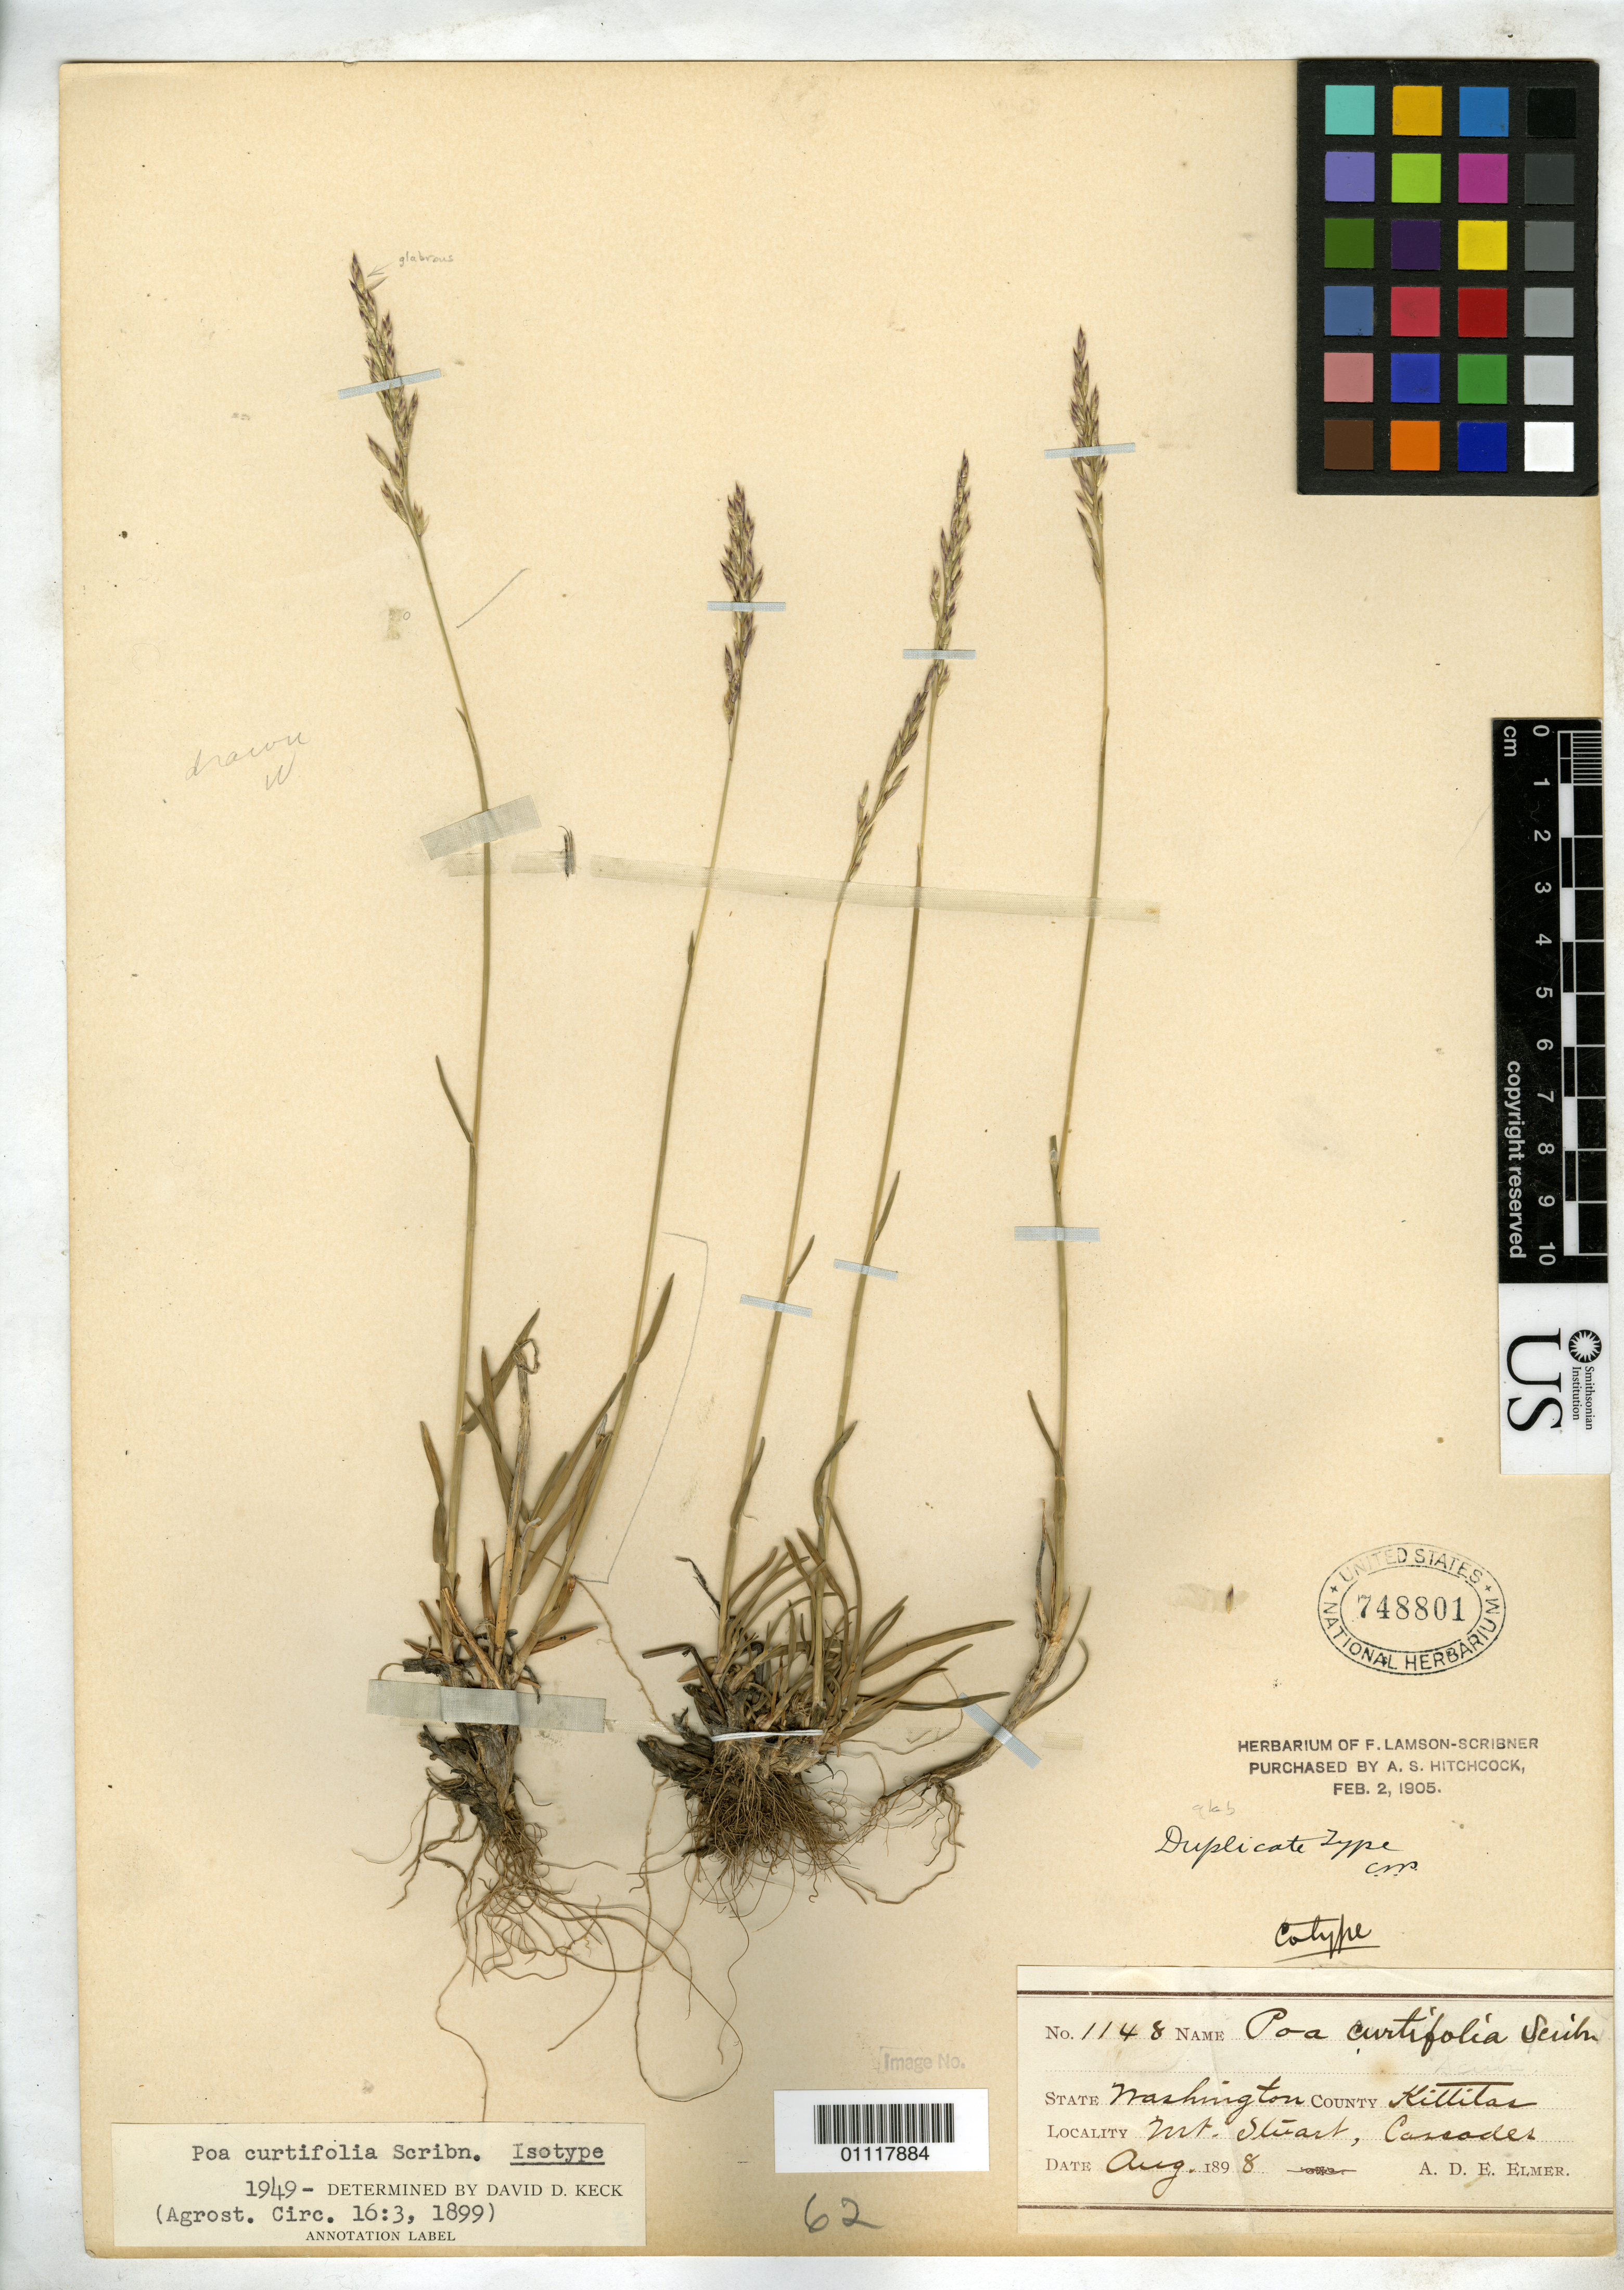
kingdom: Plantae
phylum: Tracheophyta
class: Liliopsida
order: Poales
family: Poaceae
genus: Poa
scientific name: Poa curtifolia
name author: Scribn.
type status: Isosyntype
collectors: A. D. E. Elmer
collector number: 1148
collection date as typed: Aug 1898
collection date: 1898-08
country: United States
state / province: Washington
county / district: Kittitas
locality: Mt. Stuart, Cascades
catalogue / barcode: US 748801